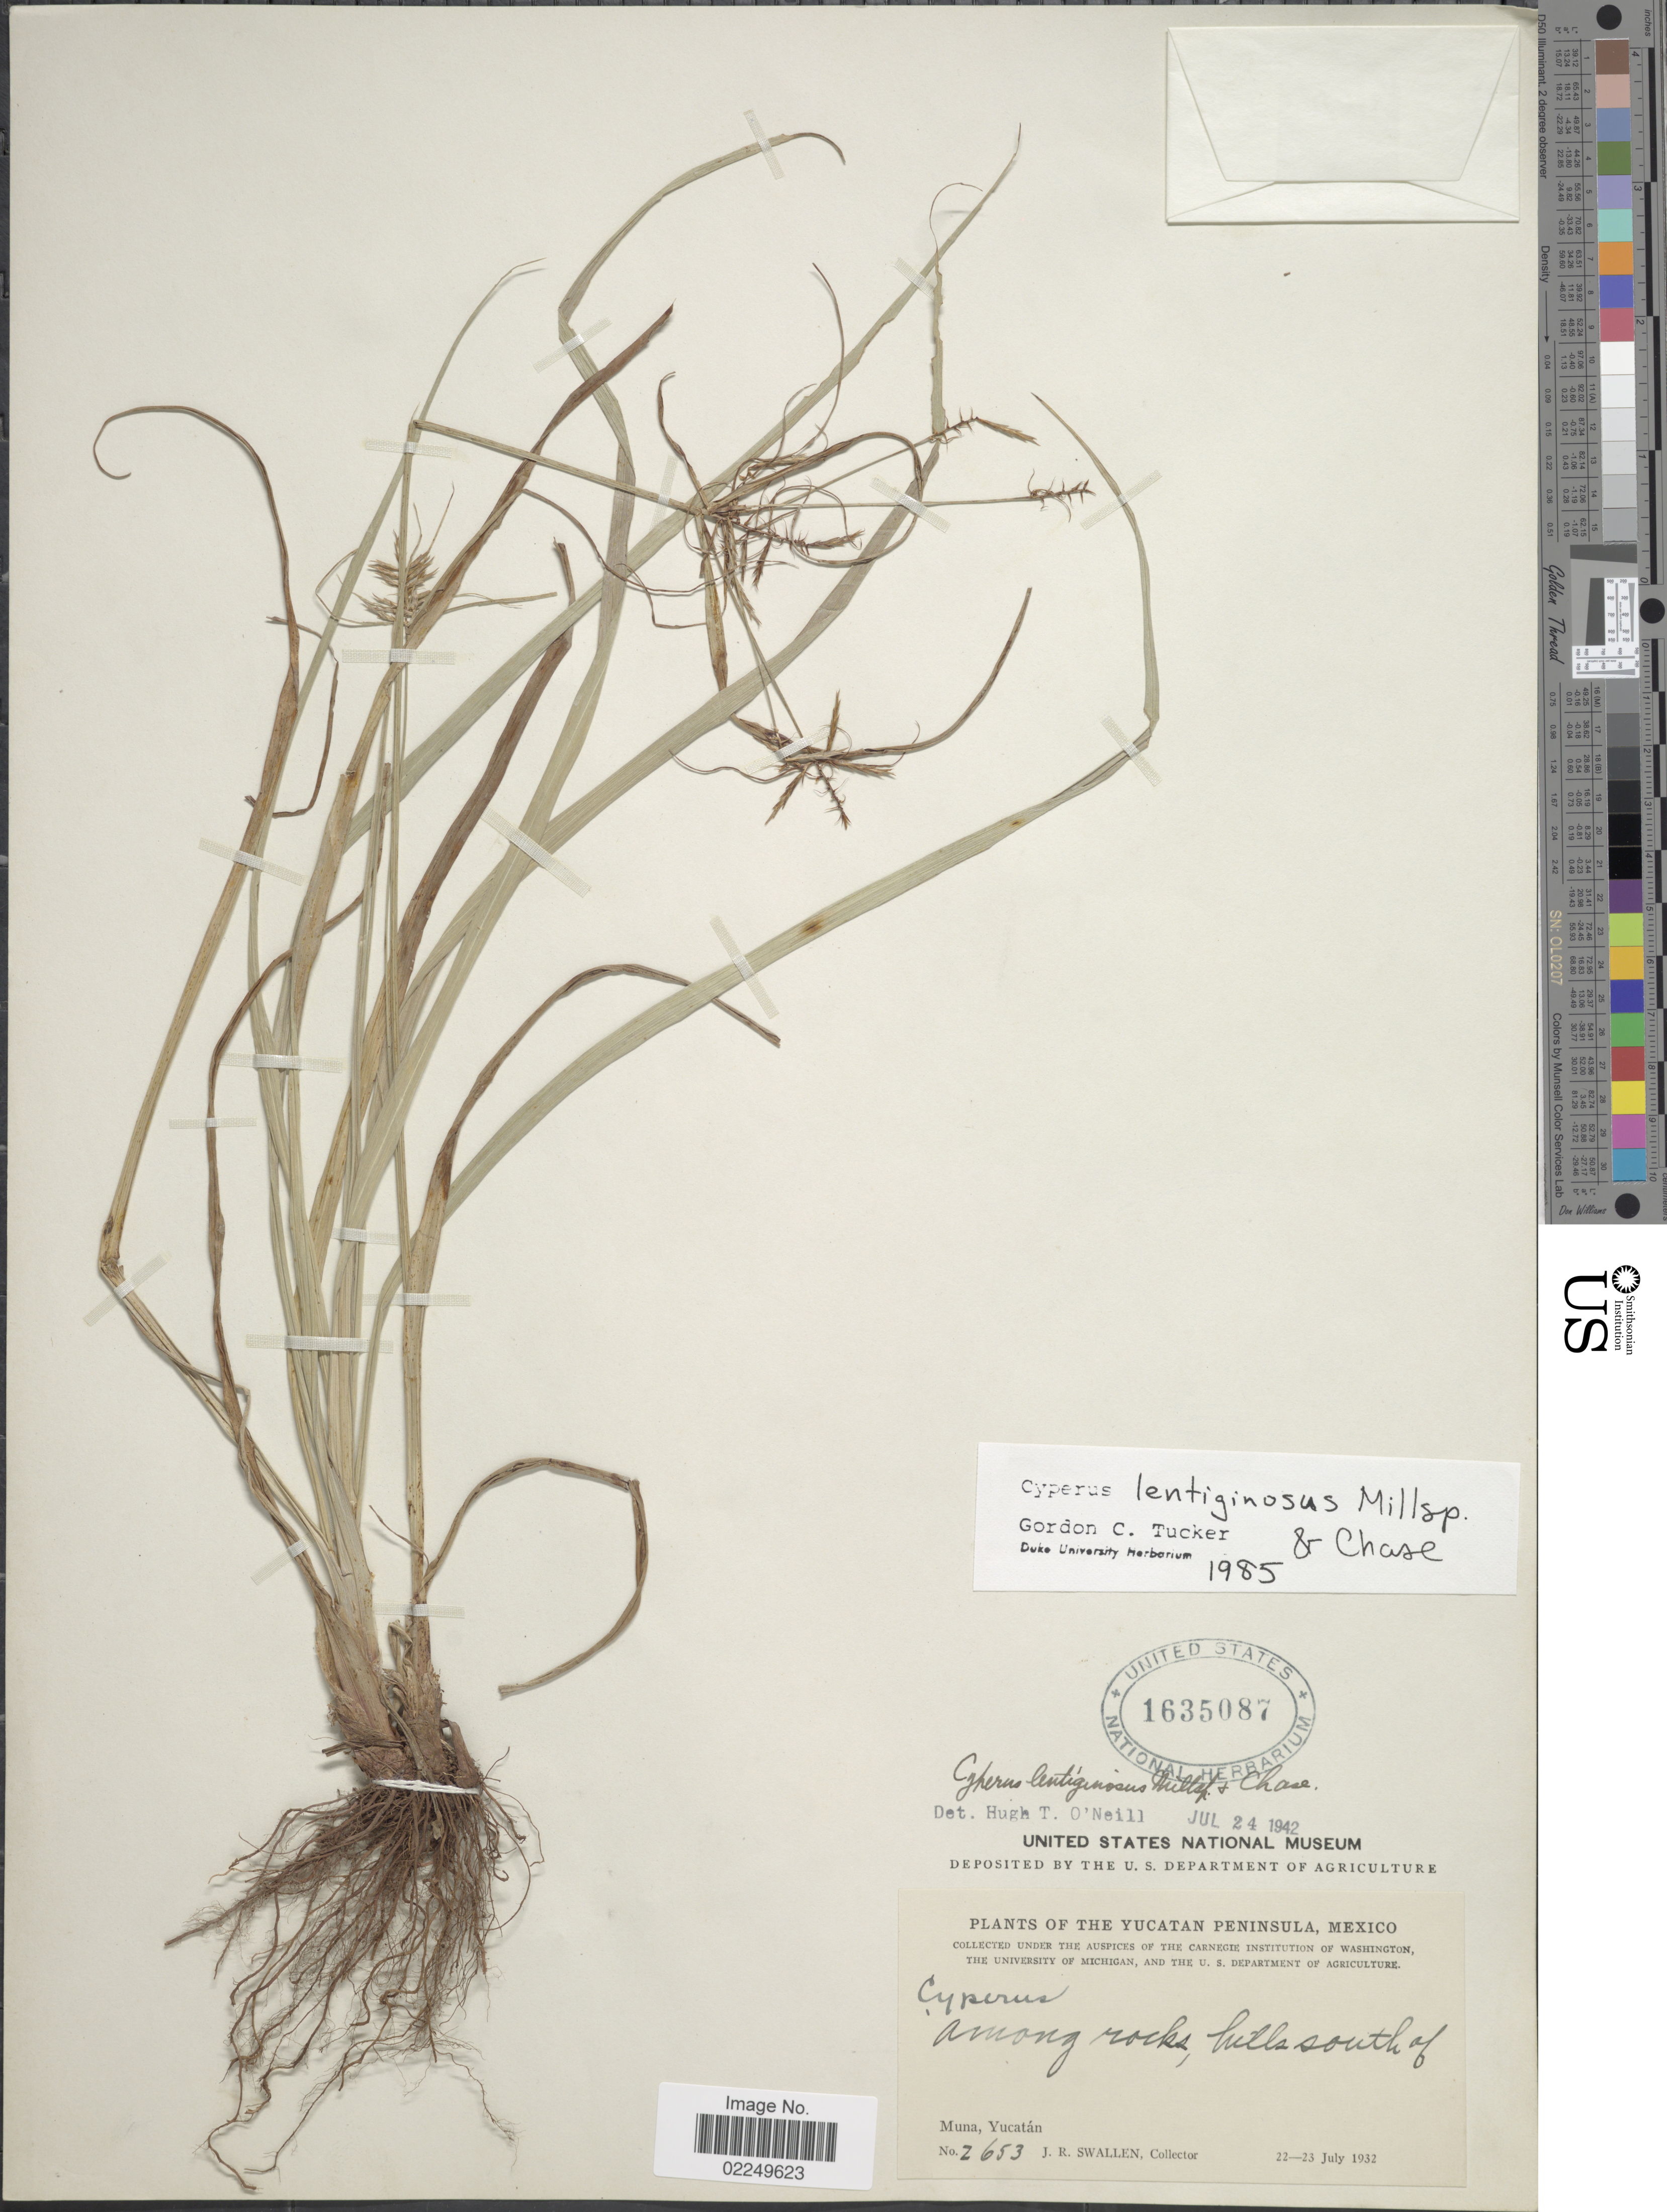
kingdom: Plantae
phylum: Tracheophyta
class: Liliopsida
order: Poales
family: Cyperaceae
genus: Cyperus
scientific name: Cyperus lentiginosus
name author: Millsp. & Chase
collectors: J. R. Swallen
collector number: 2653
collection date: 1932-07-22/1932-07-23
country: Mexico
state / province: Yucatán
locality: The Yucatan Peninsula, hills south of Muna, Yucatan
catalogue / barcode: US 1635087